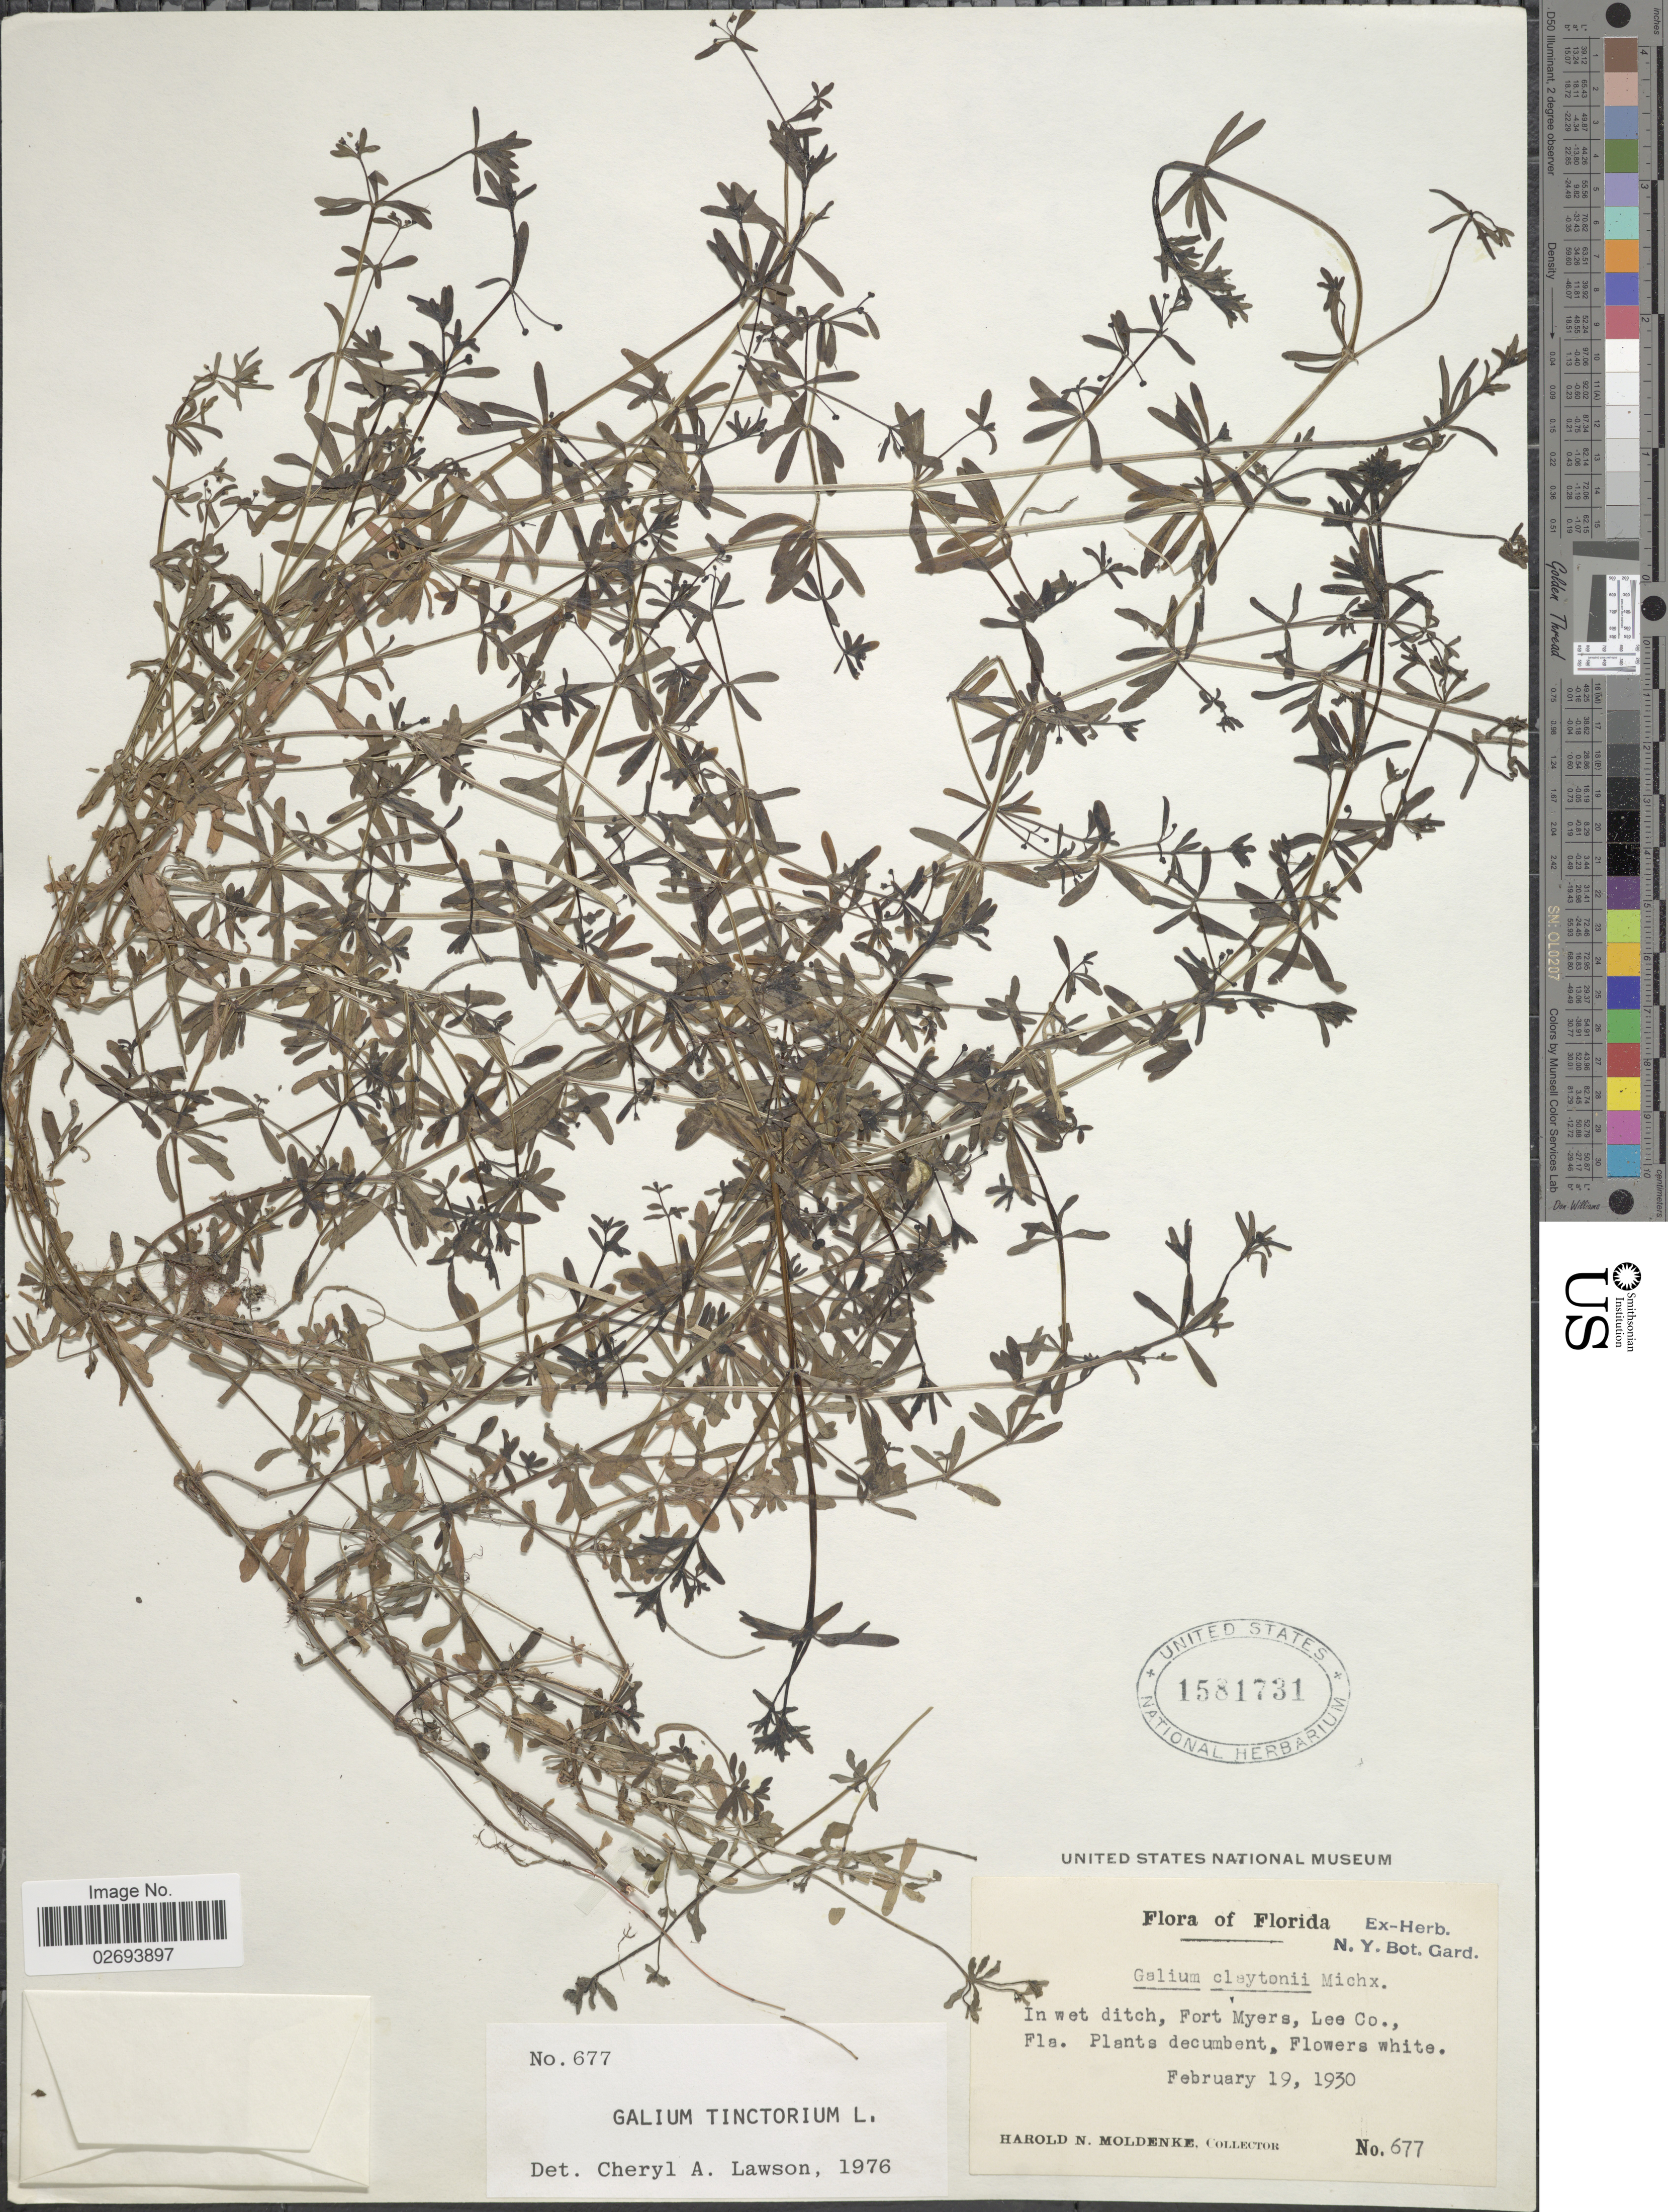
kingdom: Plantae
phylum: Tracheophyta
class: Magnoliopsida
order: Gentianales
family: Rubiaceae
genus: Galium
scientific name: Galium tinctorium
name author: (L.) Scop.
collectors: H. N. Moldenke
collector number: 677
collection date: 1930-02-19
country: United States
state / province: Florida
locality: In wet ditch, Fort Myers, Lee Co.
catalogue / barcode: US 1581731